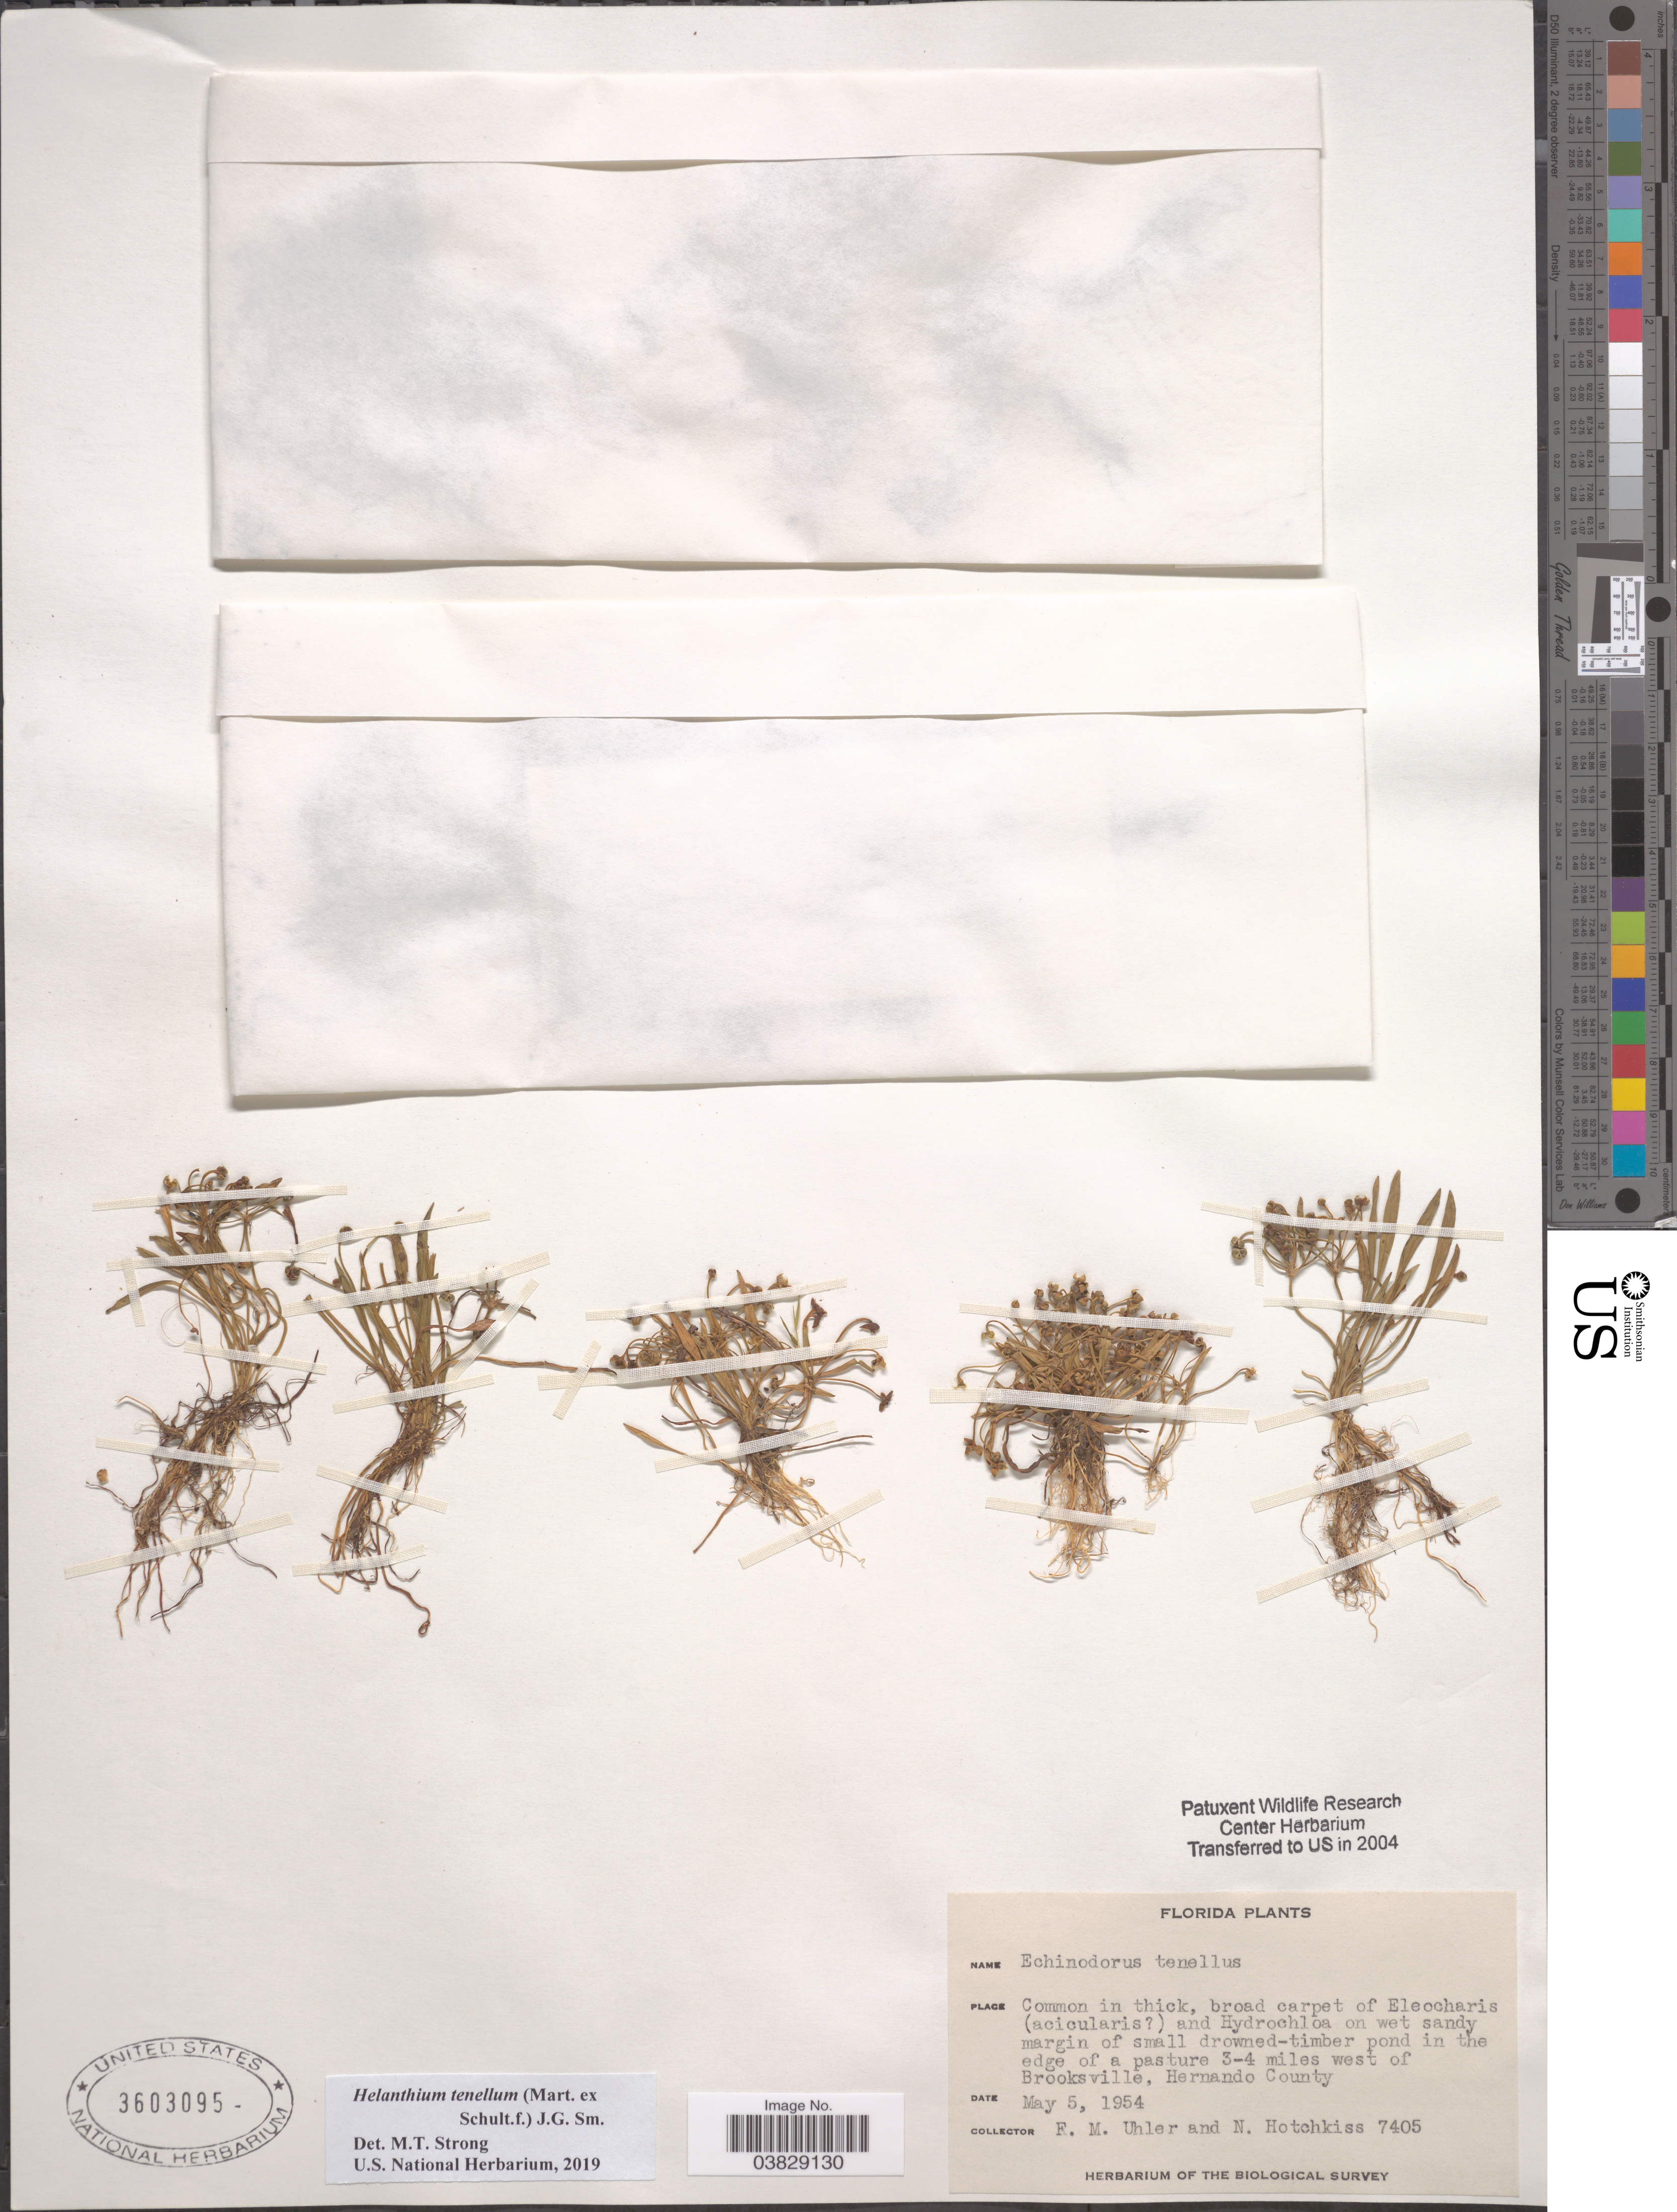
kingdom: Plantae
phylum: Tracheophyta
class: Liliopsida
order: Alismatales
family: Alismataceae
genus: Helanthium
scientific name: Helanthium tenellum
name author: (Mart. ex Schult. f.) J.G. Sm.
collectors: F. M. Uhler & N. Hotchkiss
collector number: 7405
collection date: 1954-05-05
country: United States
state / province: Florida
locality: In the edge of a pasture 3-4 miles west of Brooksville, Hernando County.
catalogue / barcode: US 3603095